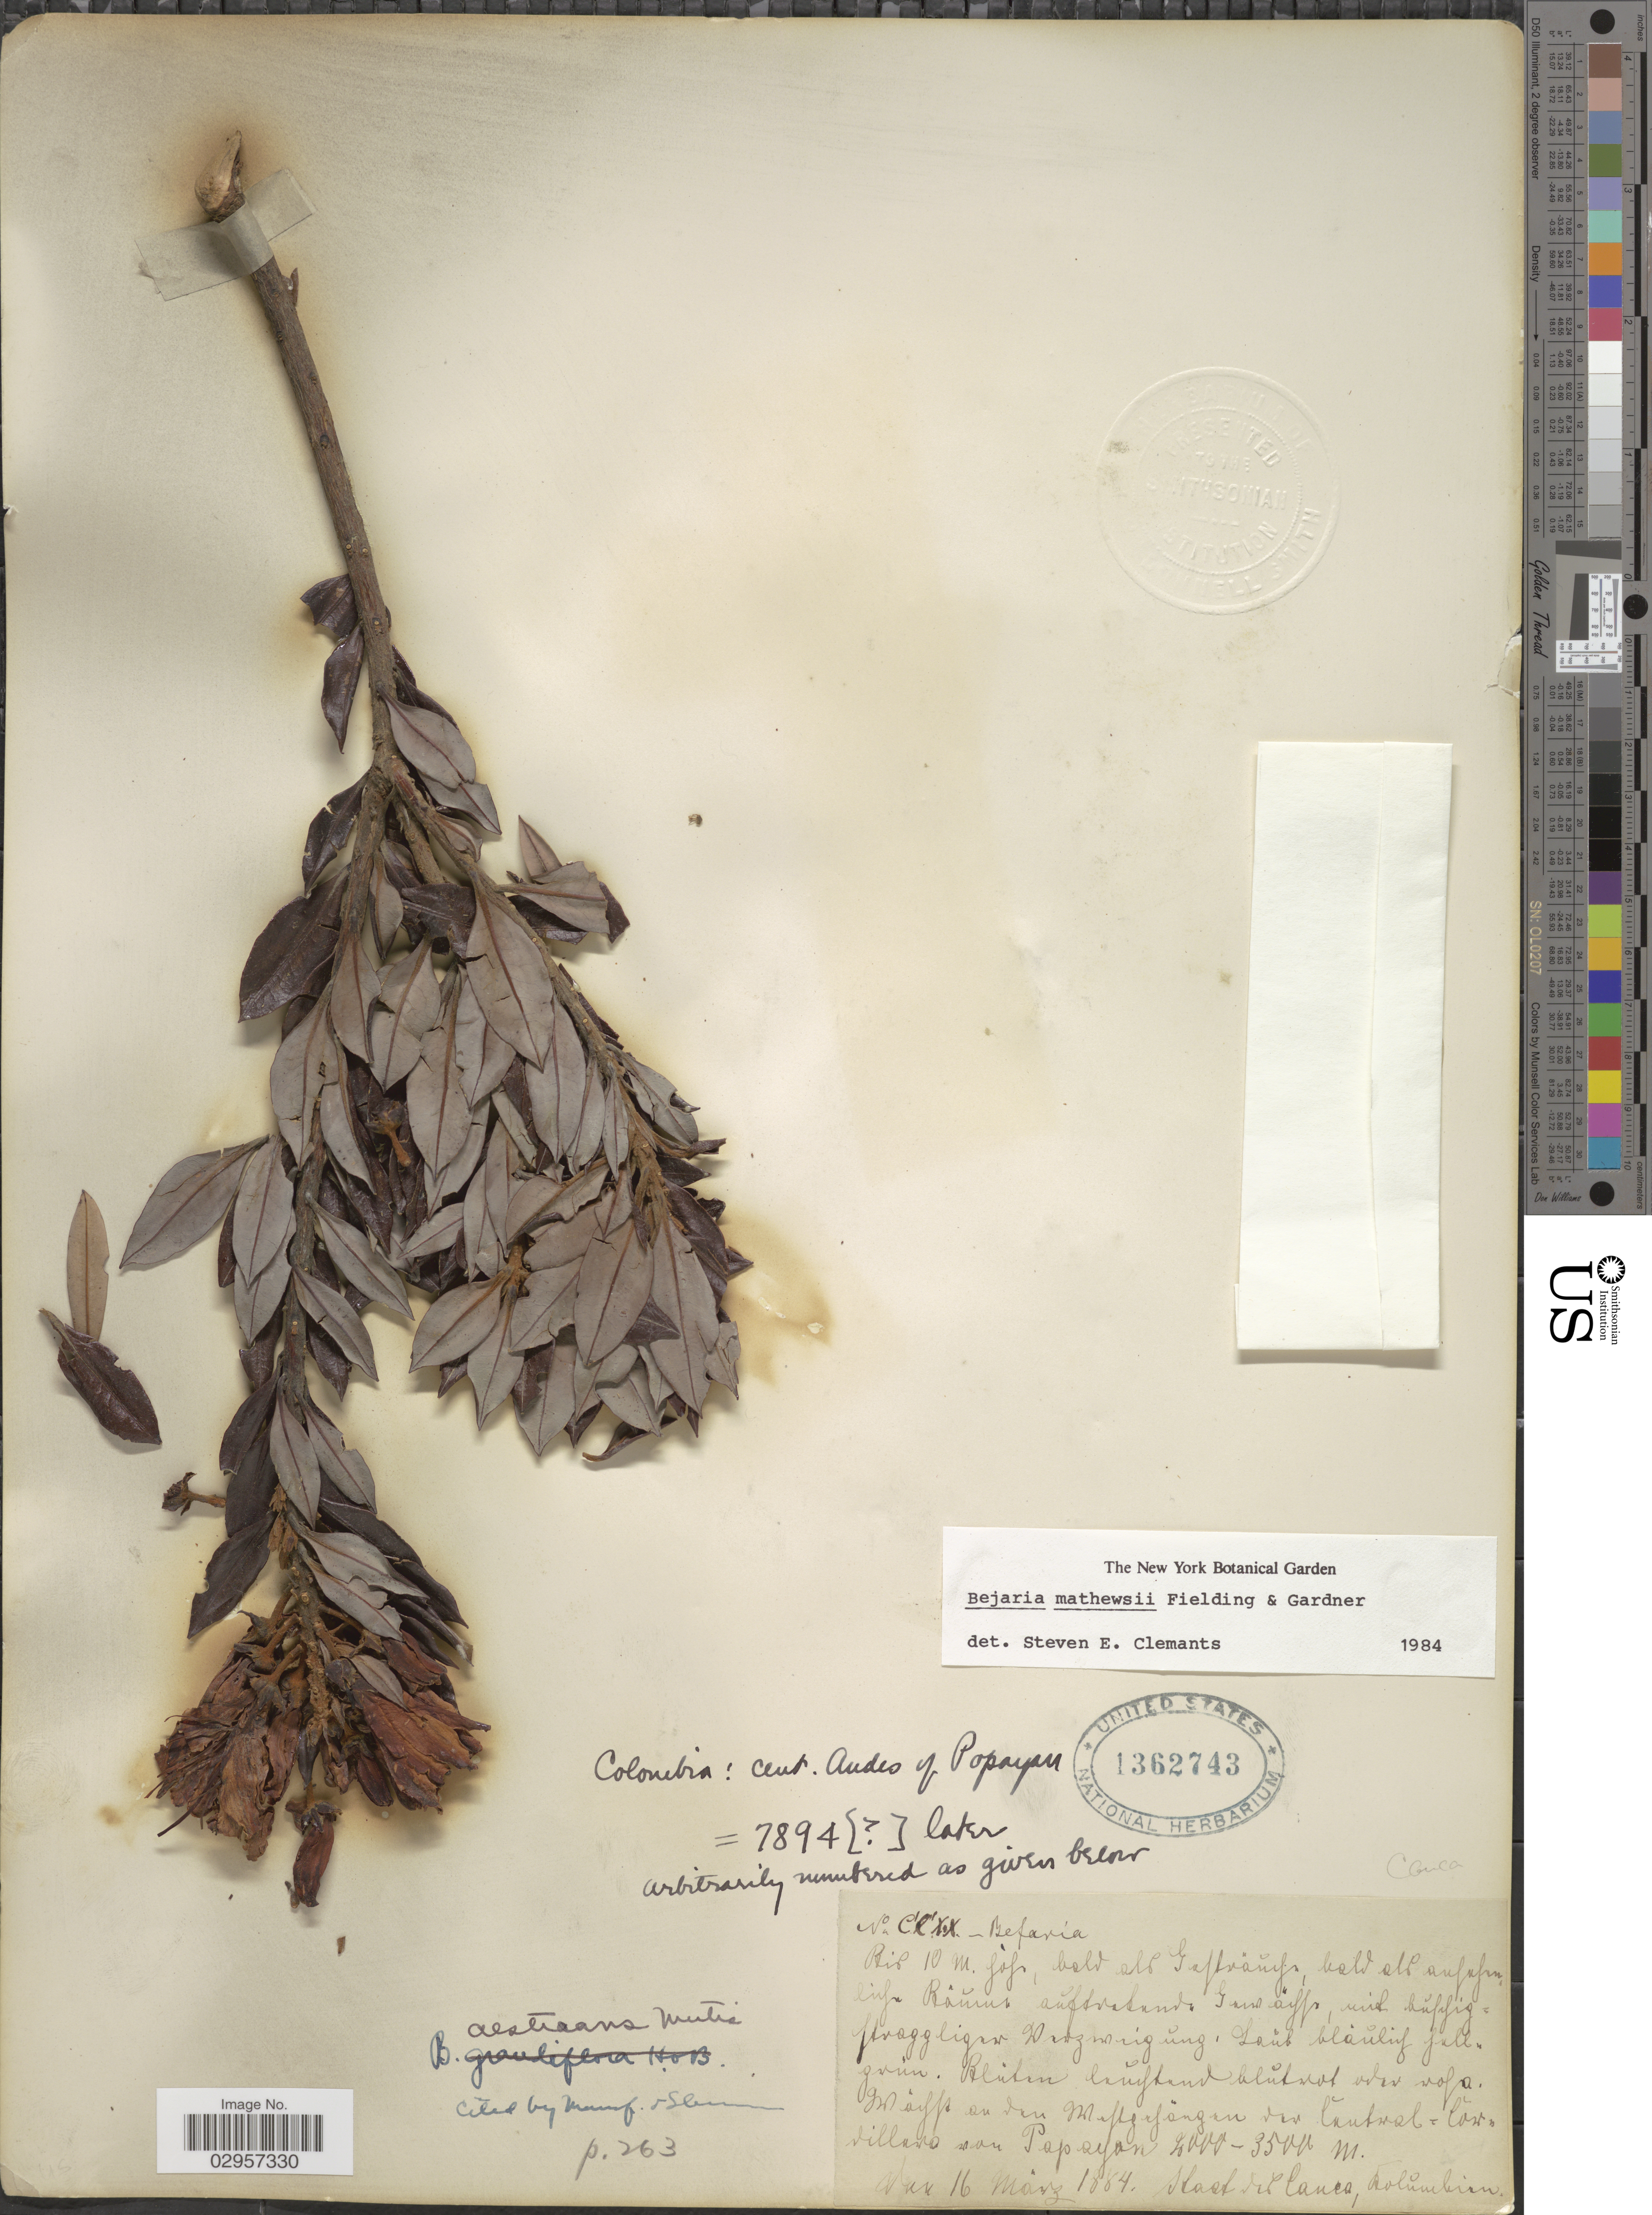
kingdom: Plantae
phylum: Tracheophyta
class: Magnoliopsida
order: Ericales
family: Ericaceae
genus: Bejaria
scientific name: Bejaria mathewsii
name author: Fielding & Gardner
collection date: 1884-03-16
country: Colombia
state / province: Cauca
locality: Cent. Andes of Popayan.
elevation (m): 2000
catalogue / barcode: US 1362743